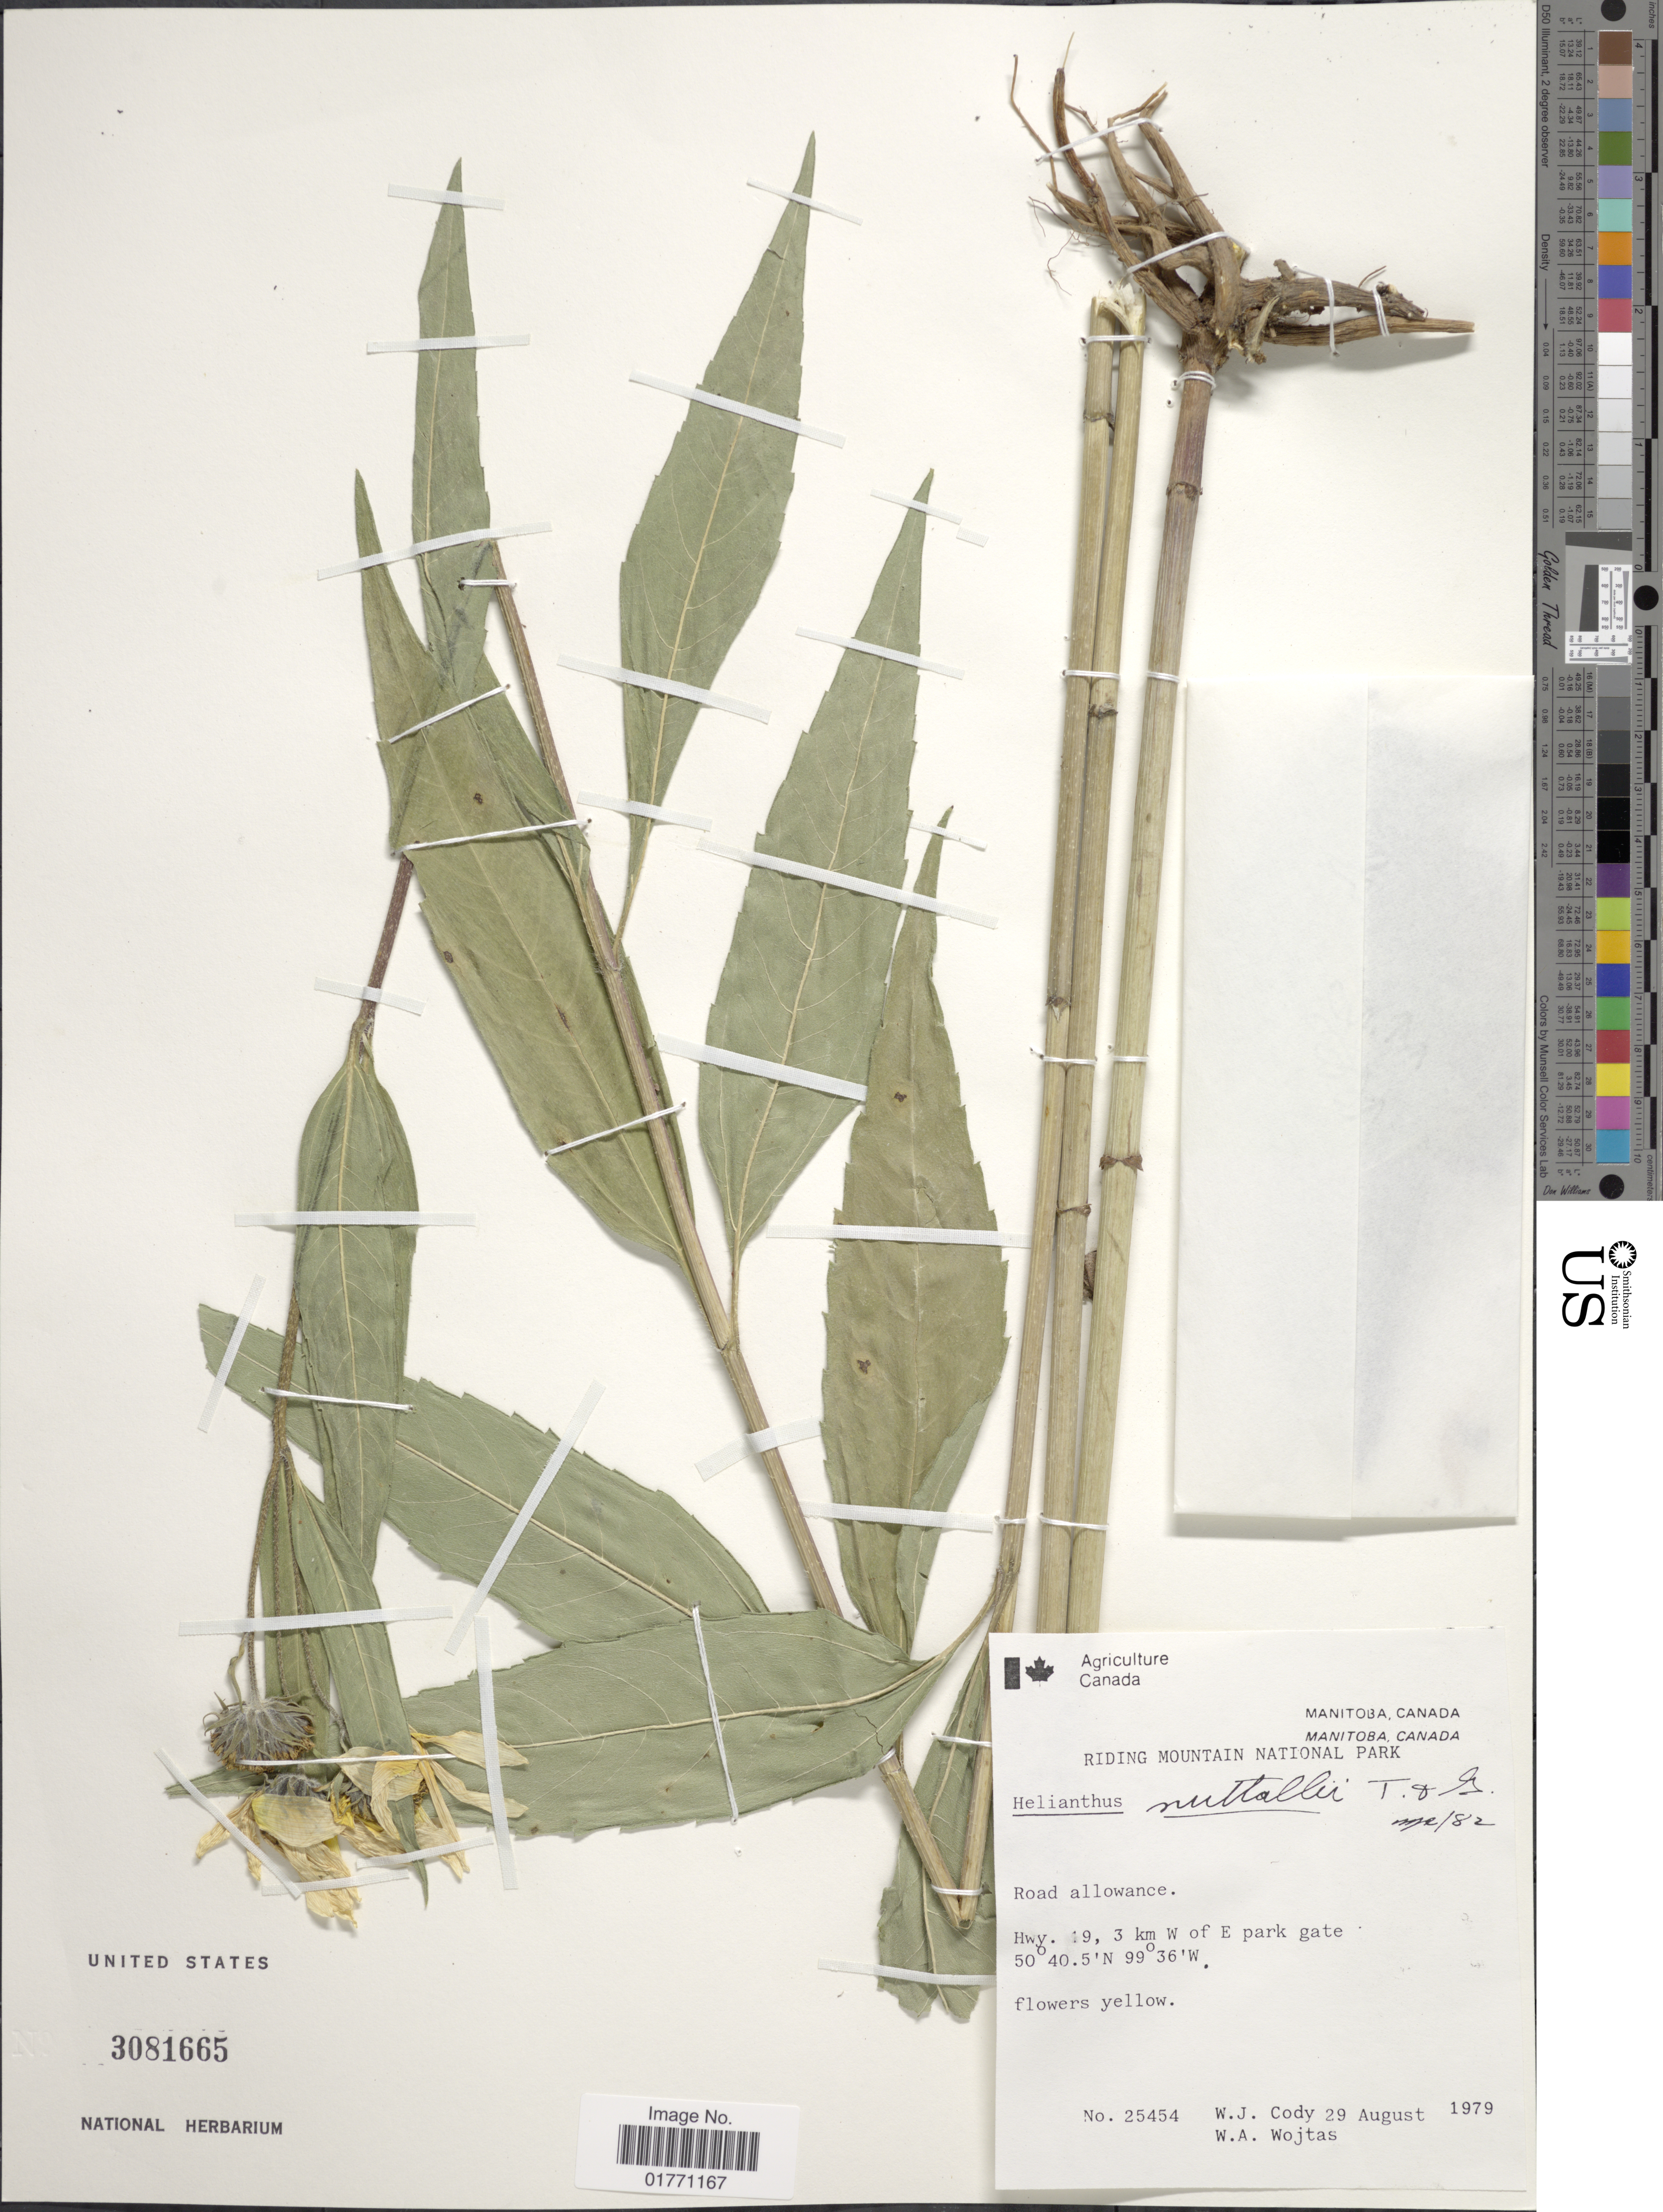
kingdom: Plantae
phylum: Tracheophyta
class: Magnoliopsida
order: Asterales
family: Asteraceae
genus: Helianthus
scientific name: Helianthus nuttallii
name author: Torr. & A. Gray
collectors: W. Cody & W. Wojtas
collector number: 25454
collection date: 1979-08-29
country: Canada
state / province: Manitoba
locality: Riding Mountain National Park, road allowance, Hwy. 19, 3 km W of E park gate.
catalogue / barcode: US 3081665